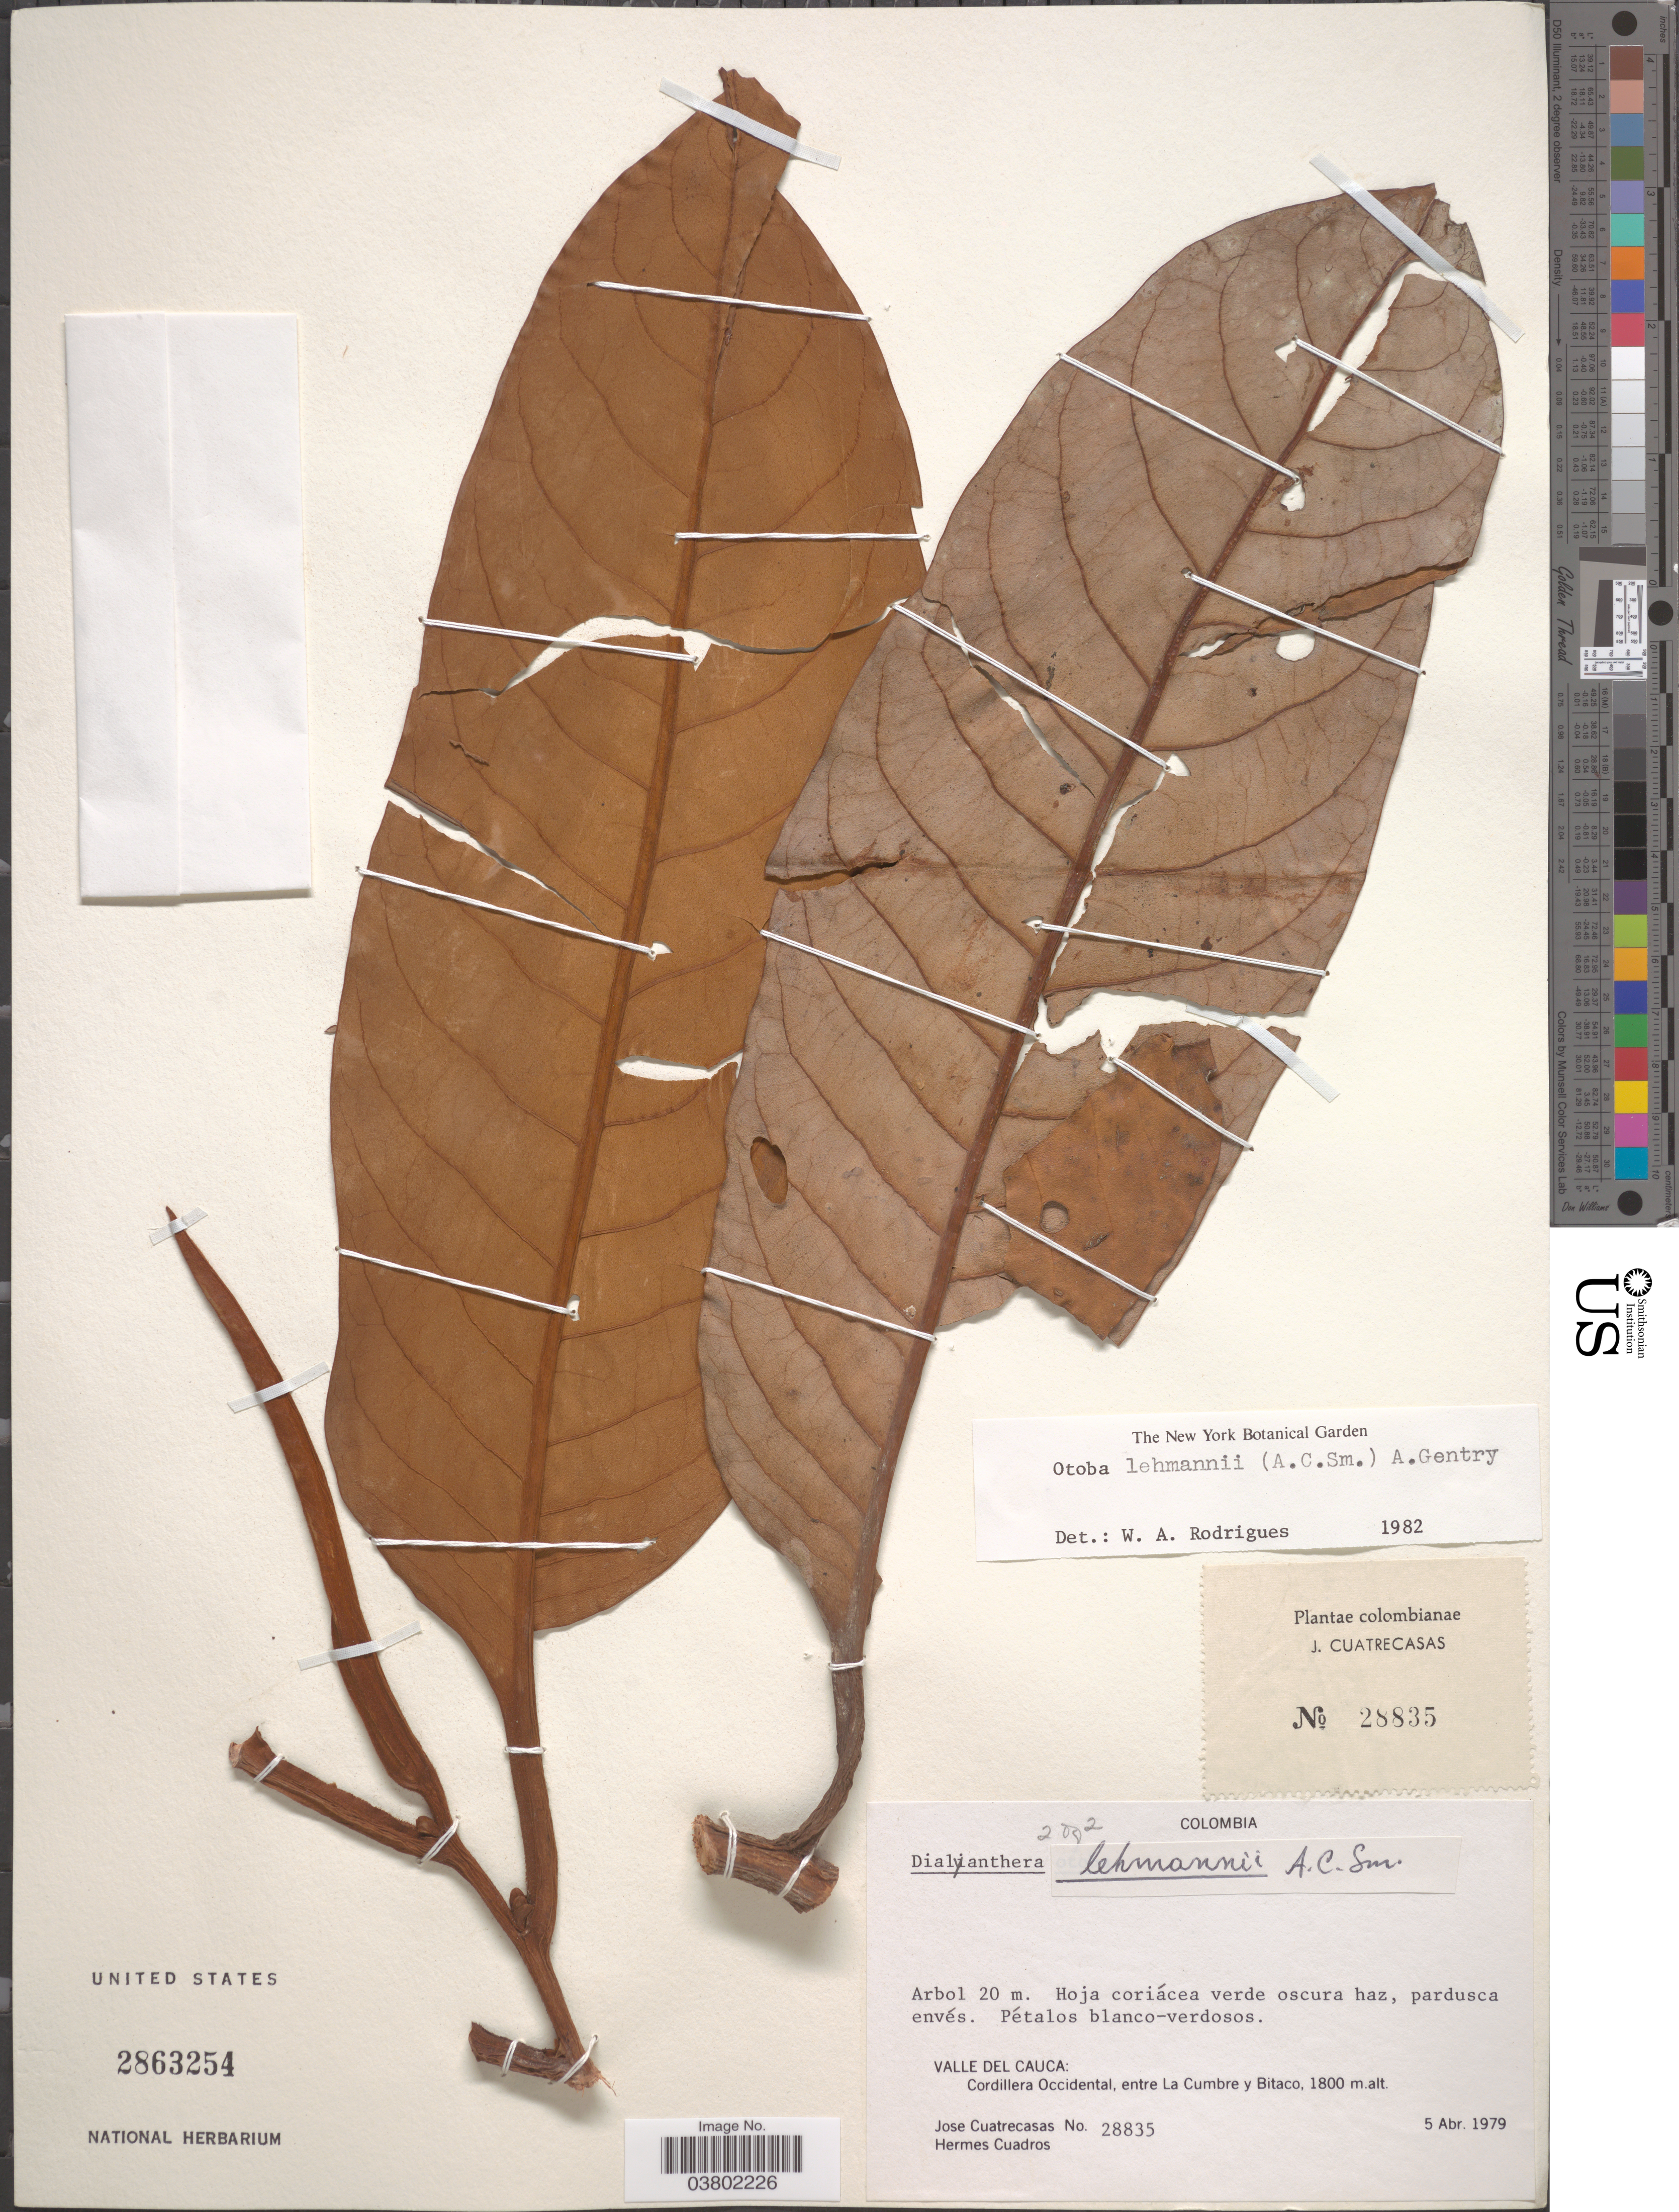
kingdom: Plantae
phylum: Tracheophyta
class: Magnoliopsida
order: Magnoliales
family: Myristicaceae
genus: Otoba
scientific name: Otoba lehmannii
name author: (A.C. Sm.) A.H. Gentry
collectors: J. Cuatrecasas & H. Cuadros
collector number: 28835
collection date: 1979-04-05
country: Colombia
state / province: Valle del Cauca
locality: Cordillera Occidental, entre La Cumbre y Bitaco.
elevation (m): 1800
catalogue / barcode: US 2863254